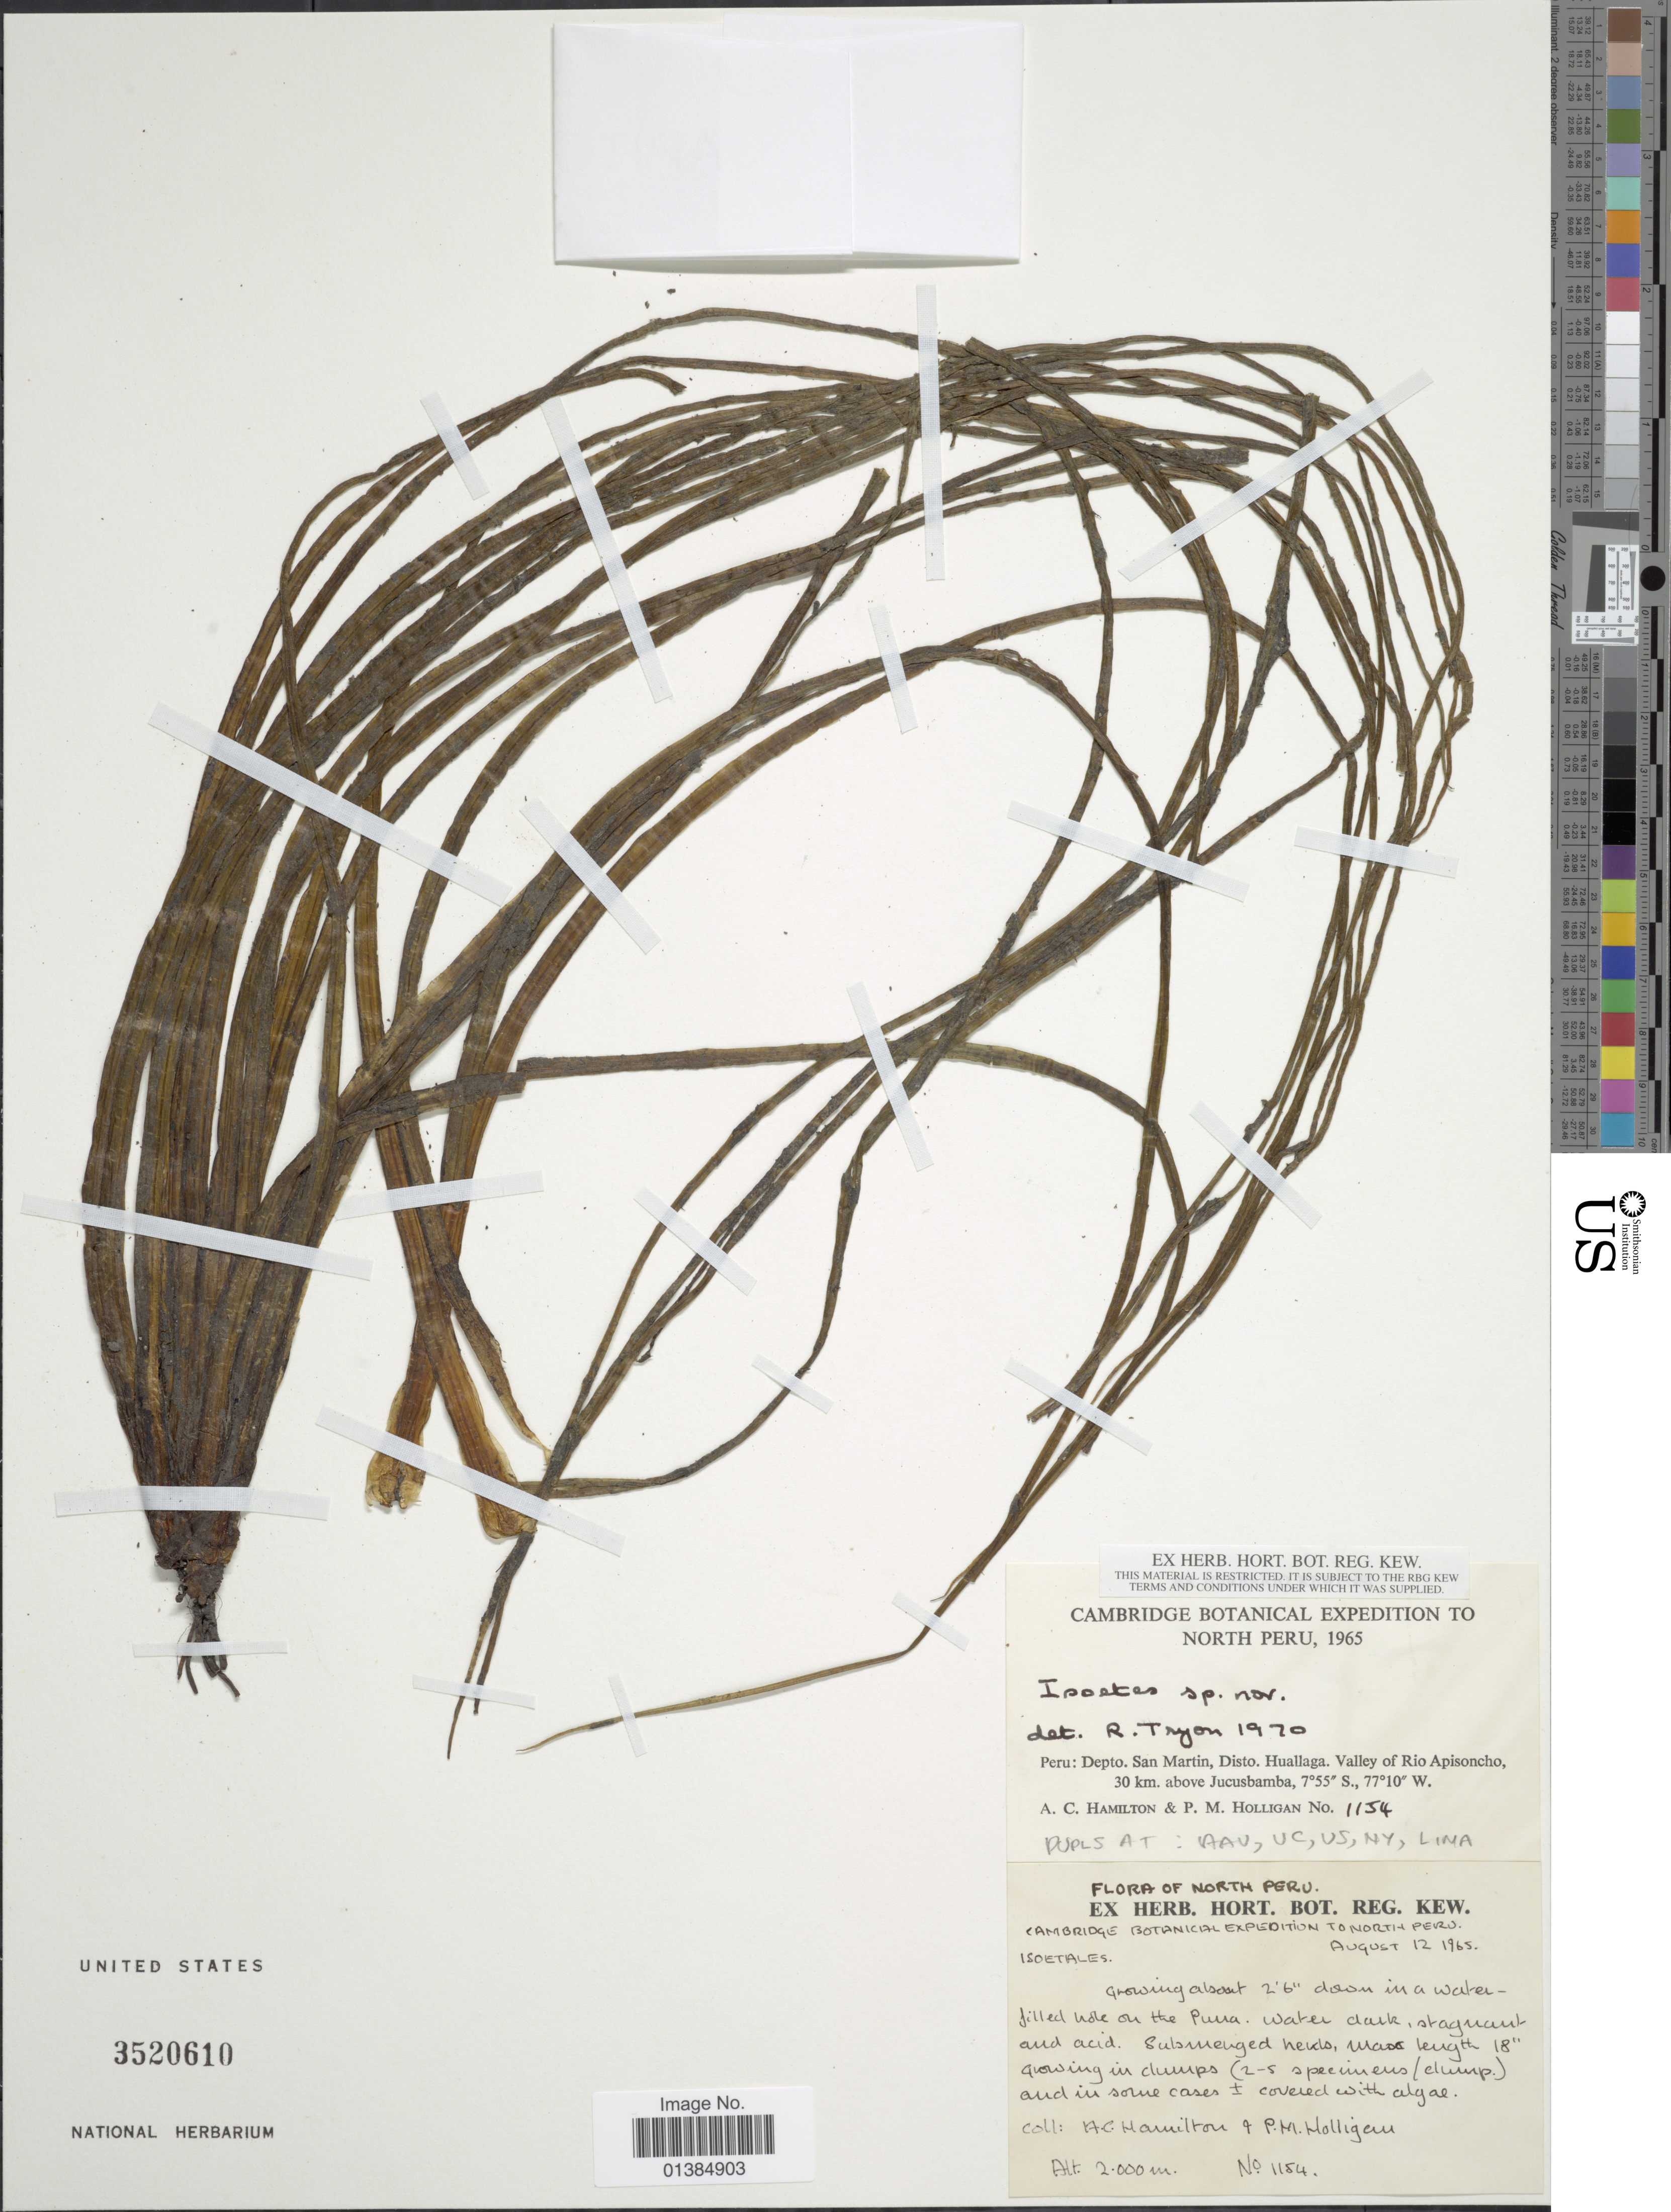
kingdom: Plantae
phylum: Tracheophyta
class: Lycopodiopsida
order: Isoetales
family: Isoetaceae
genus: Isoetes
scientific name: Isoetes sp.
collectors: A. Hamilton & P. Holligan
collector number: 1154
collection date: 1965-08-12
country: Peru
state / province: San Martín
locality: Disto. Huallaga, Valley of Rio Apisoncho, 30 km. above Jucusbamba.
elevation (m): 2000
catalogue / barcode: US 3520610